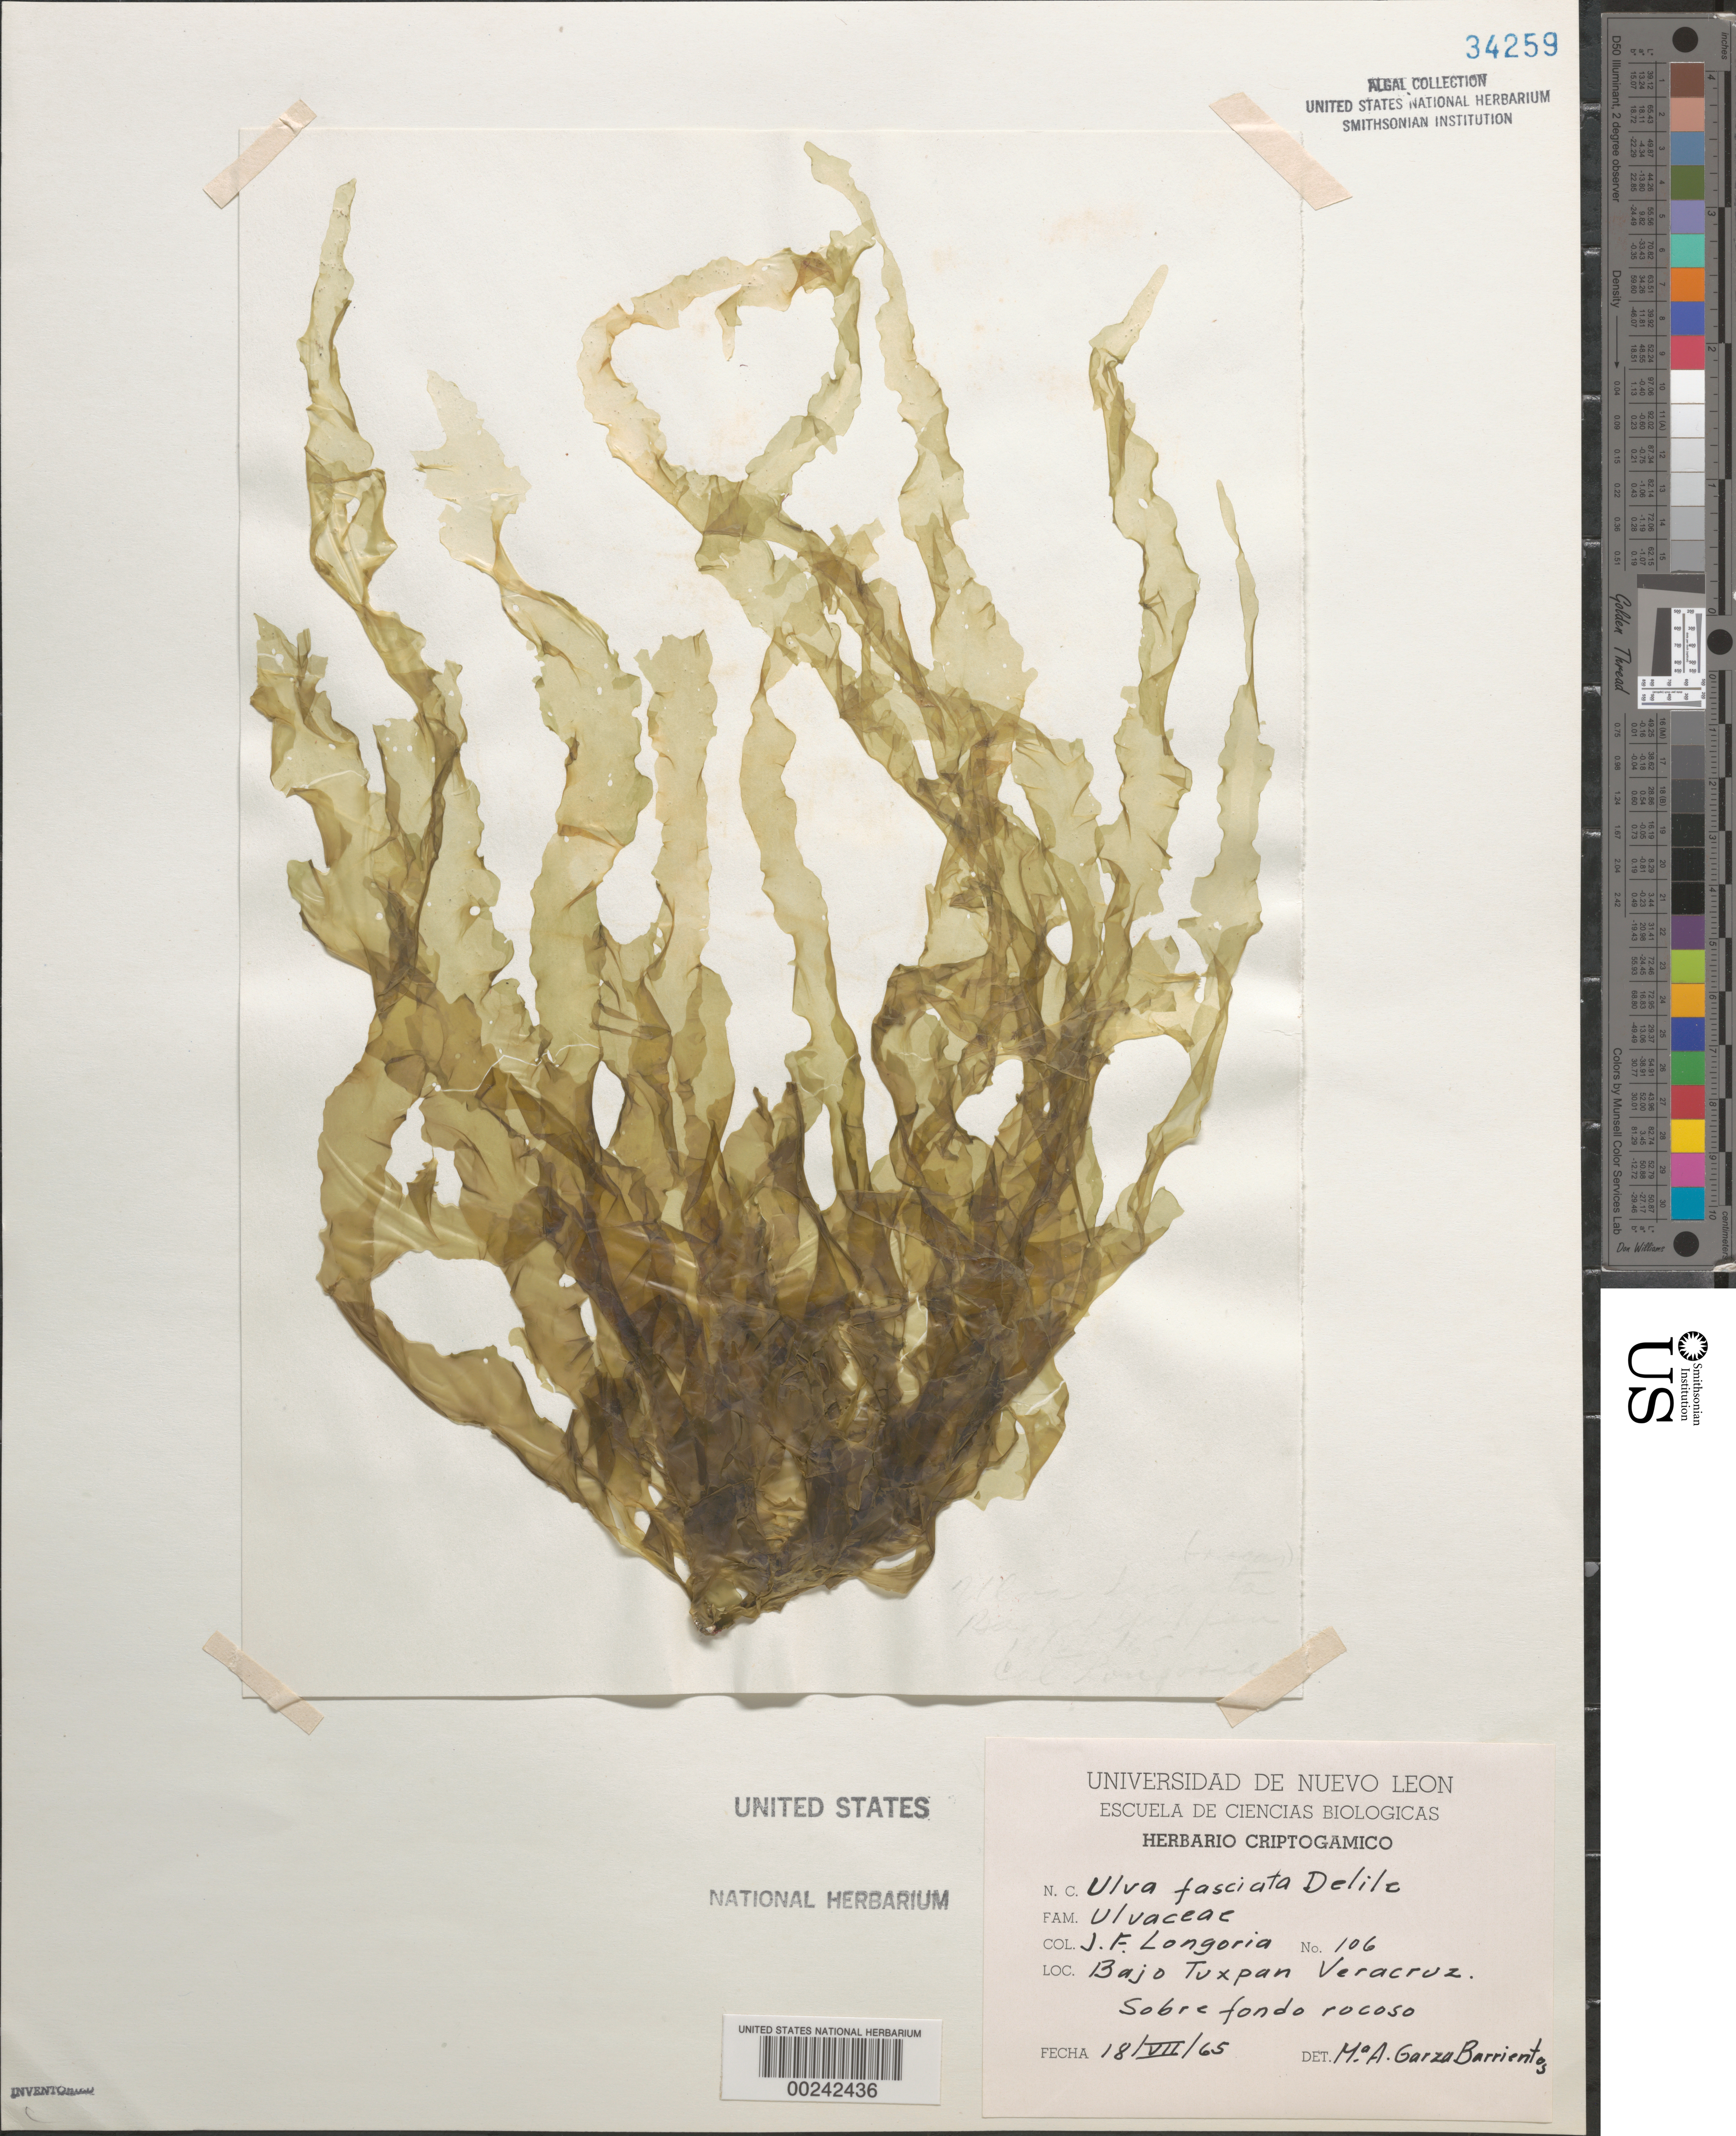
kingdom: Plantae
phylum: Chlorophyta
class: Ulvophyceae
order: Ulvales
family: Ulvaceae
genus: Ulva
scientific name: Ulva lactuca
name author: L.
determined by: Algae name updating Project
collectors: J. Longoria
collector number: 106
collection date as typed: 18 Jul 1965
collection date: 1965-07-18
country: Mexico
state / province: Veracruz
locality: Bajo Tuxpan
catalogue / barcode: US 34259